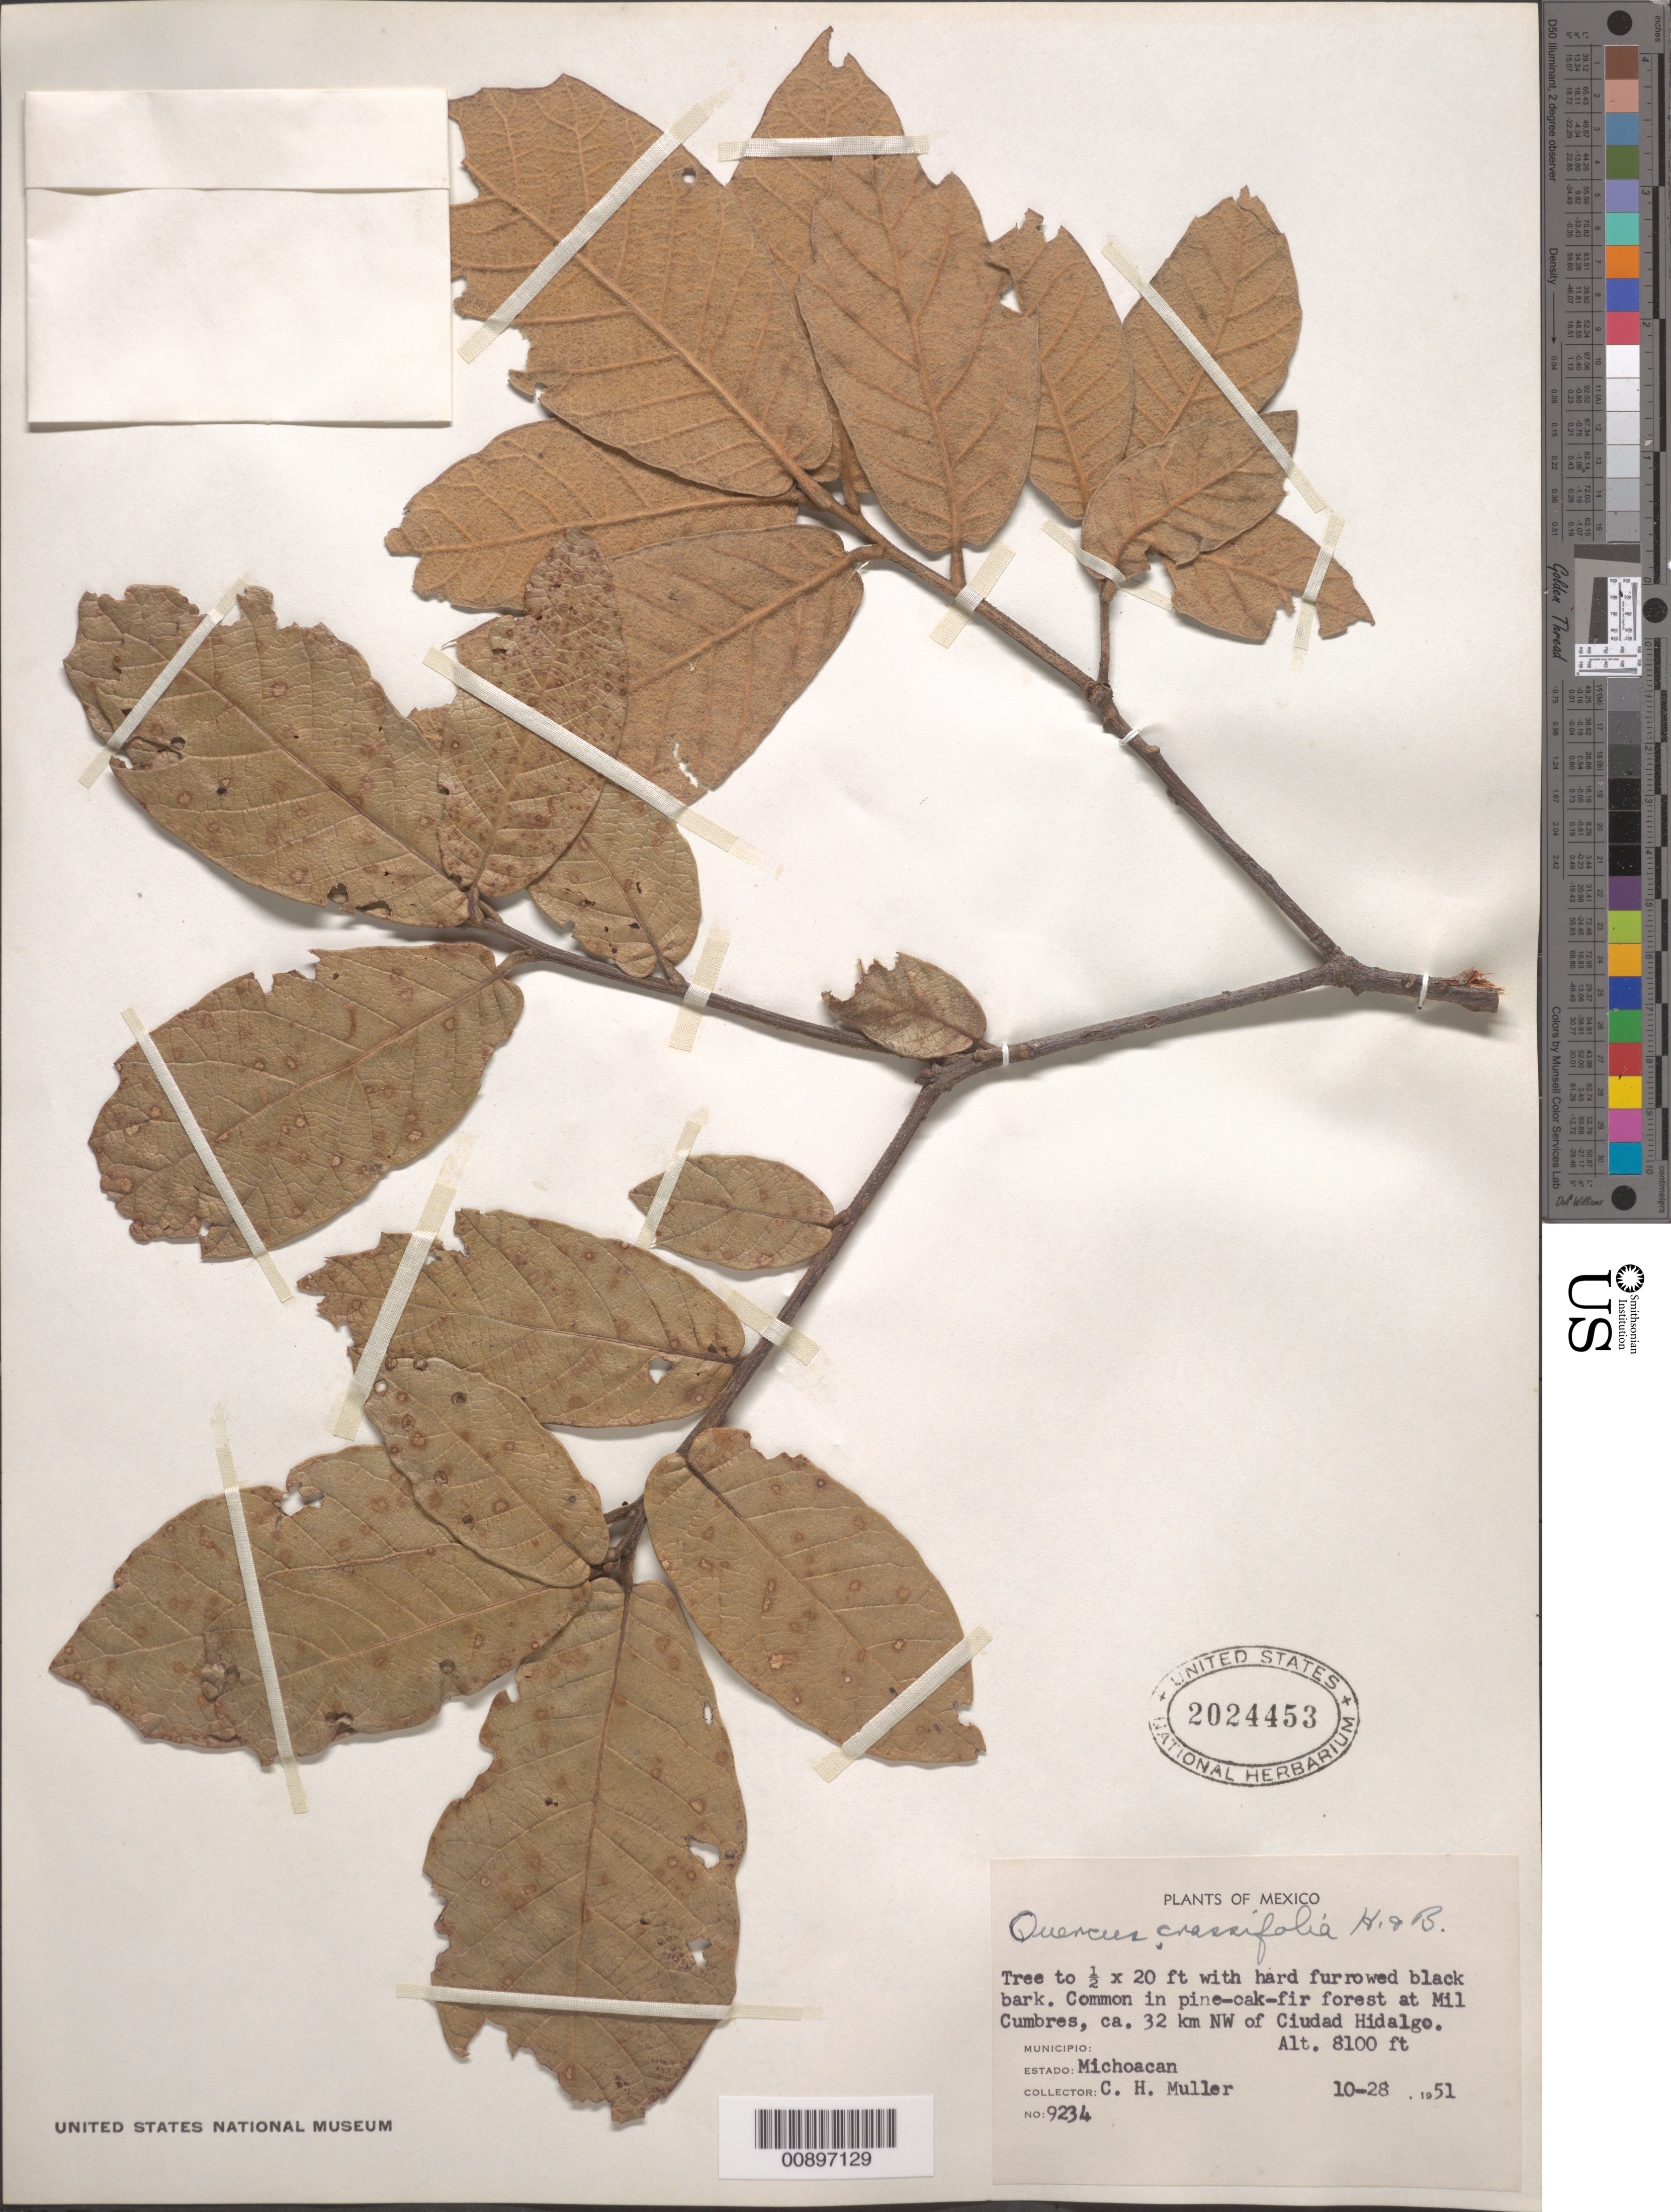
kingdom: Plantae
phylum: Tracheophyta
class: Magnoliopsida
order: Fagales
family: Fagaceae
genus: Quercus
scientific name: Quercus crassifolia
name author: Humb. & Bonpl.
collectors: C. H. Muller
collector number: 9234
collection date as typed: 28 Oct 1951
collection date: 1951-10-28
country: Mexico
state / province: Michoacán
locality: Mil Cumbres, ca. 32 km NW of Ciudad Hidalgo, Michoacán.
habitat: Pine-Oak-Fir forest.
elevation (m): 2469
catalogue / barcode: US 2024453